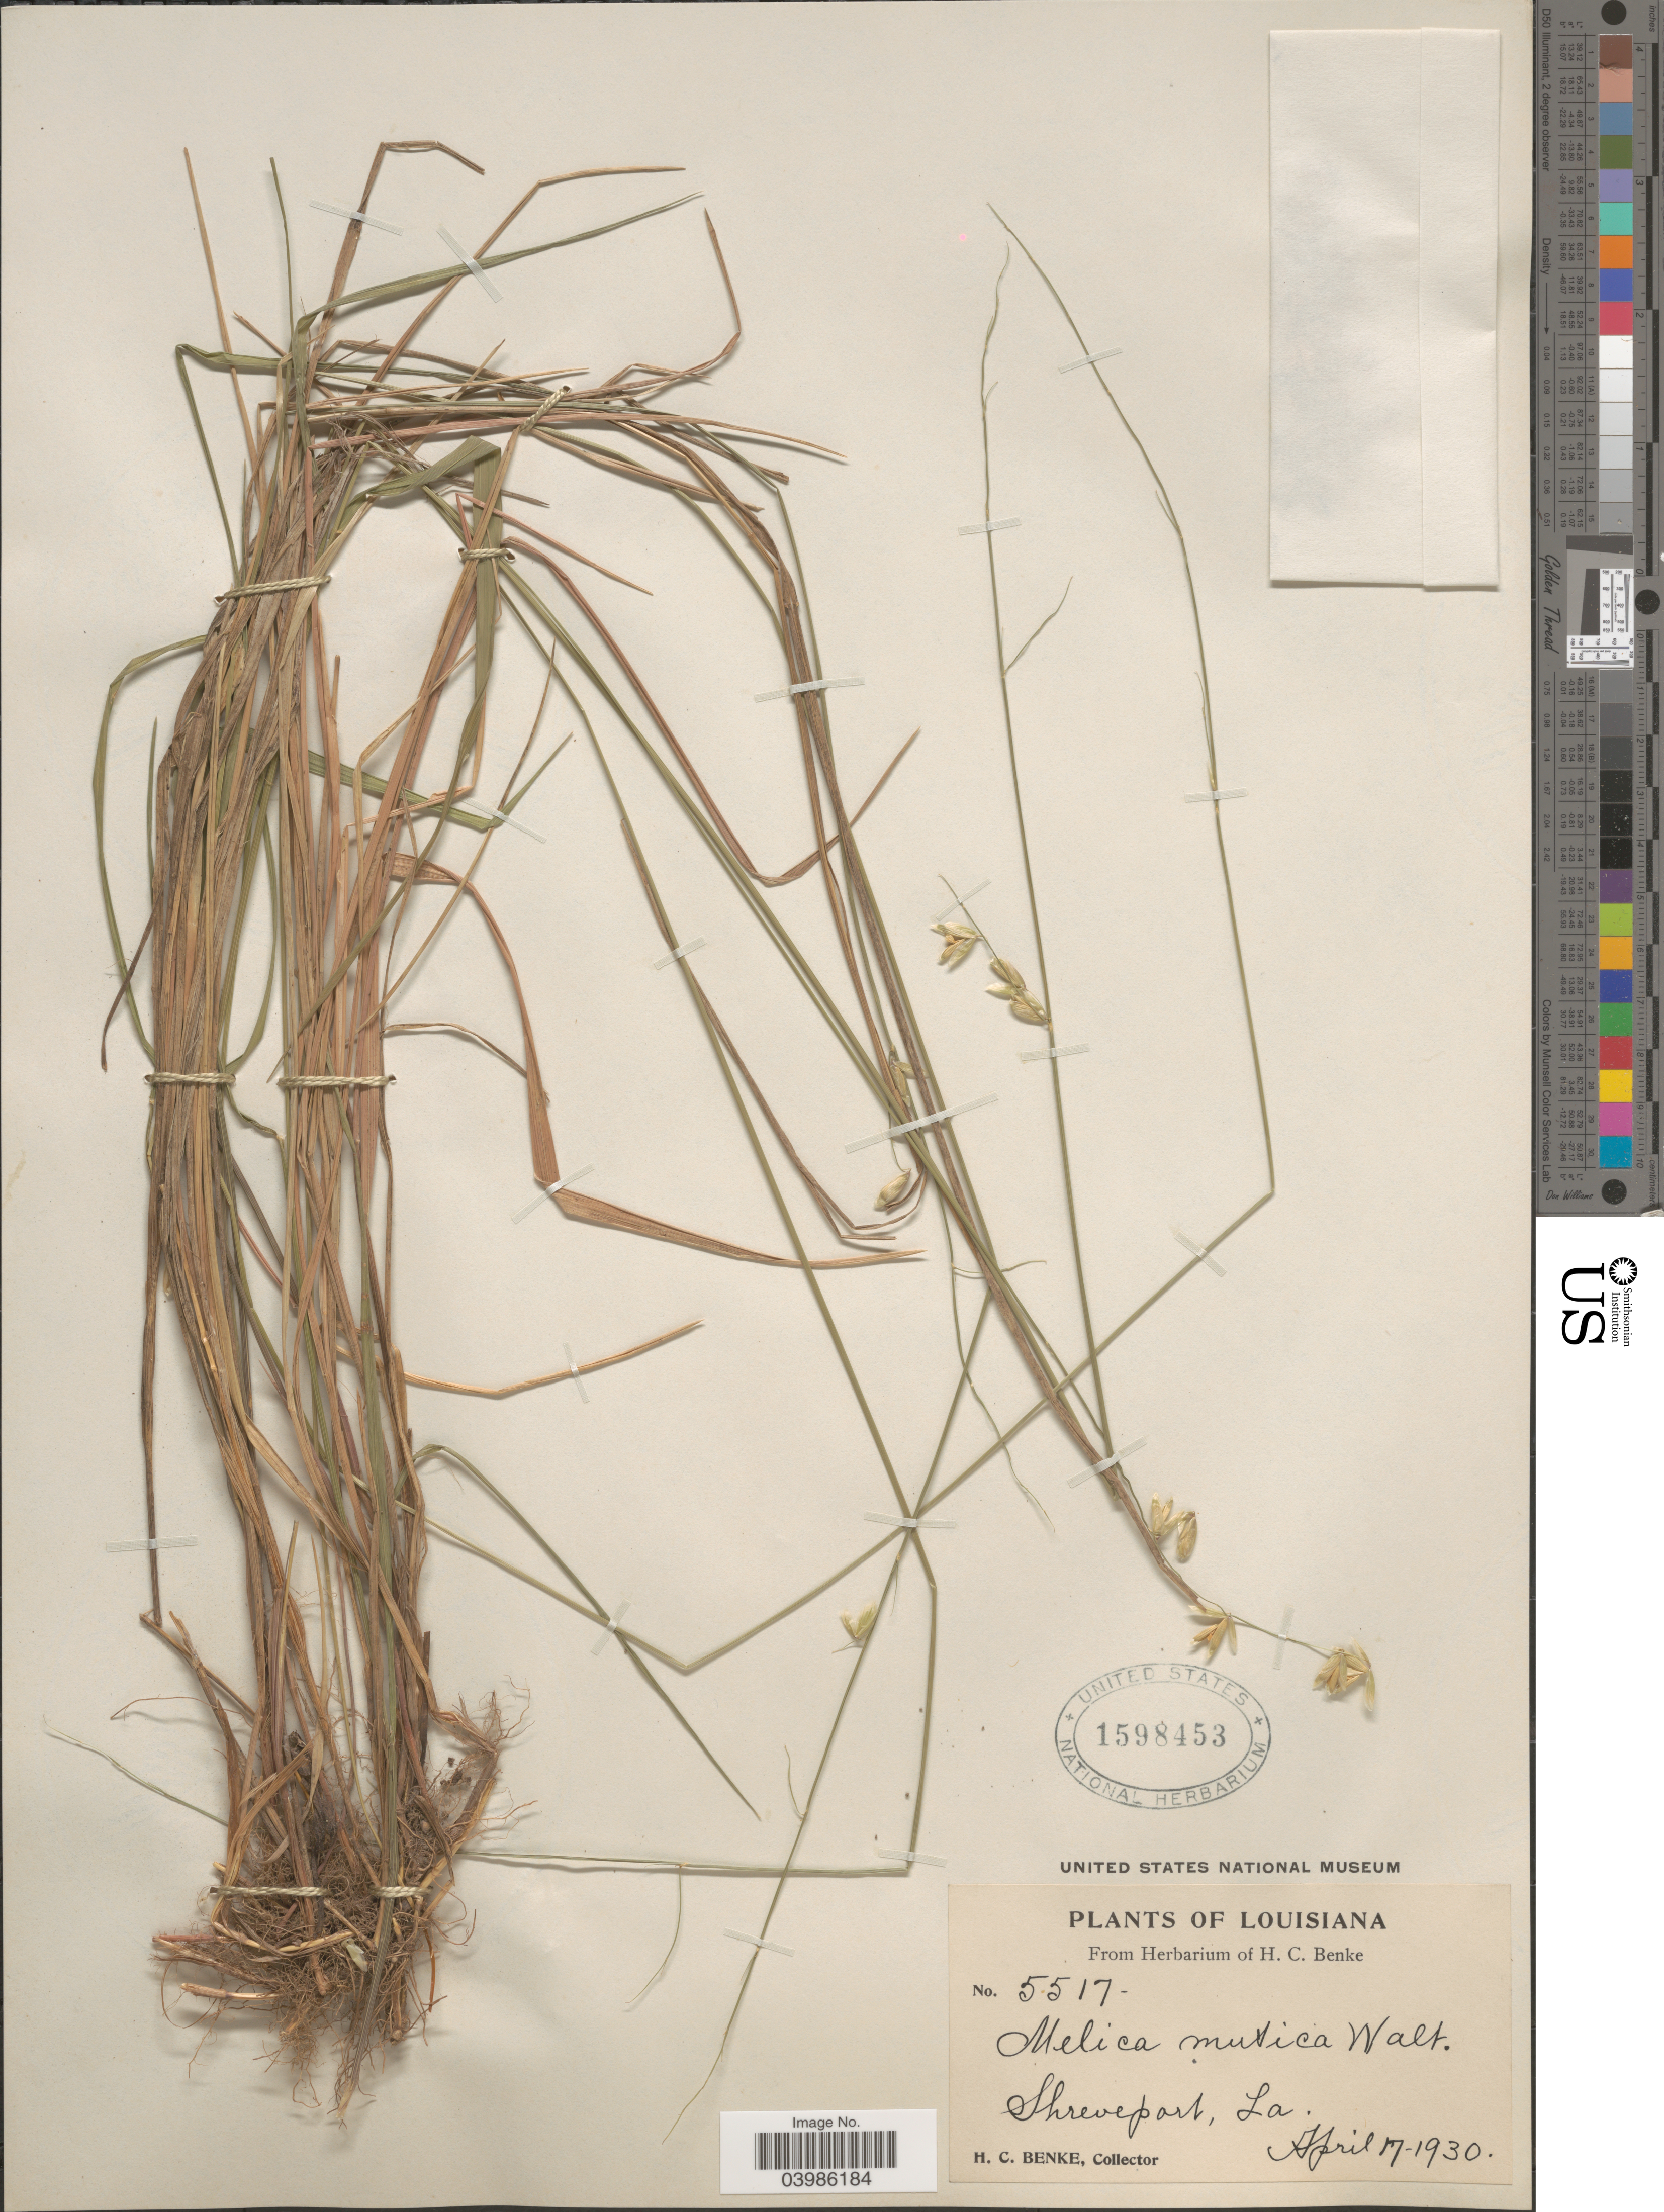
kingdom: Plantae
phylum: Tracheophyta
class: Liliopsida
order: Poales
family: Poaceae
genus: Melica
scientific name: Melica mutica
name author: Walter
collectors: H. Benke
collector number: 5517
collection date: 1930-04-17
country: United States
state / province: Louisiana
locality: Shreveport.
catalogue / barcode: US 1598453